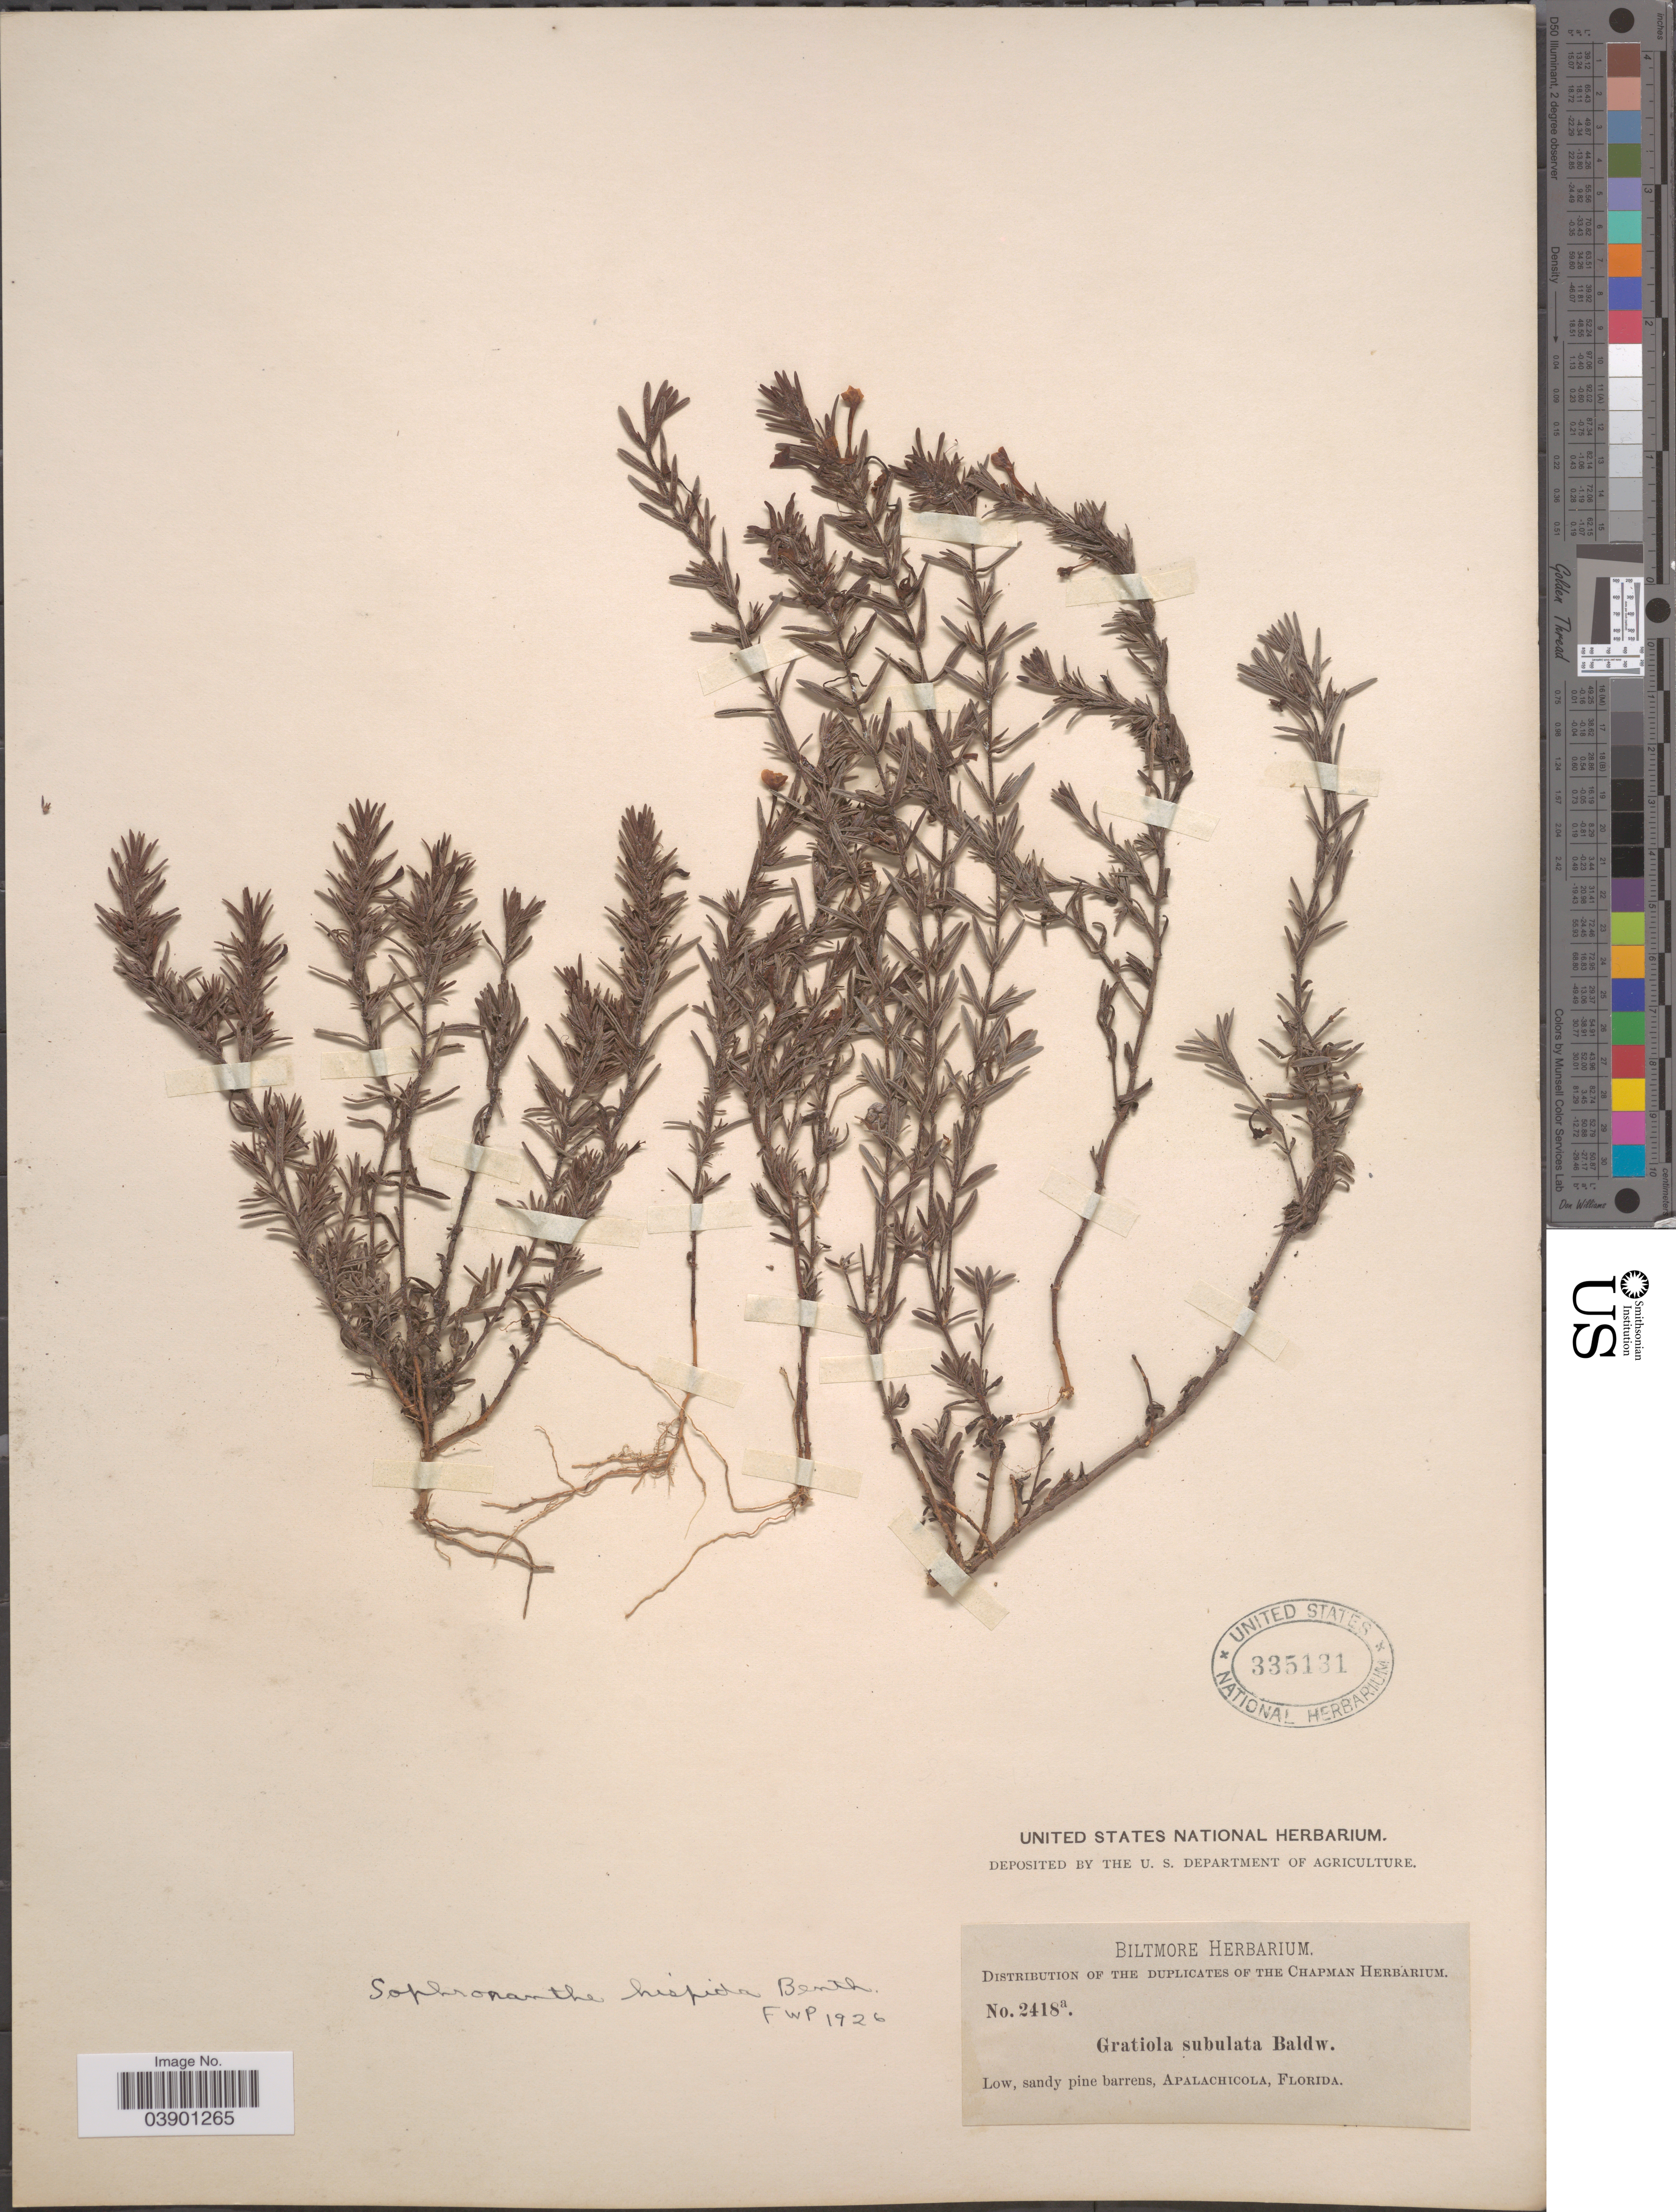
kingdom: Plantae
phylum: Tracheophyta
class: Magnoliopsida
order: Lamiales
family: Plantaginaceae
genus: Sophronanthe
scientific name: Sophronanthe hispida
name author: Benth. ex Lindl.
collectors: ex herb. Biltmore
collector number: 2418a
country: United States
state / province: Florida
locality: Apalachicola.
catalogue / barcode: US 335131